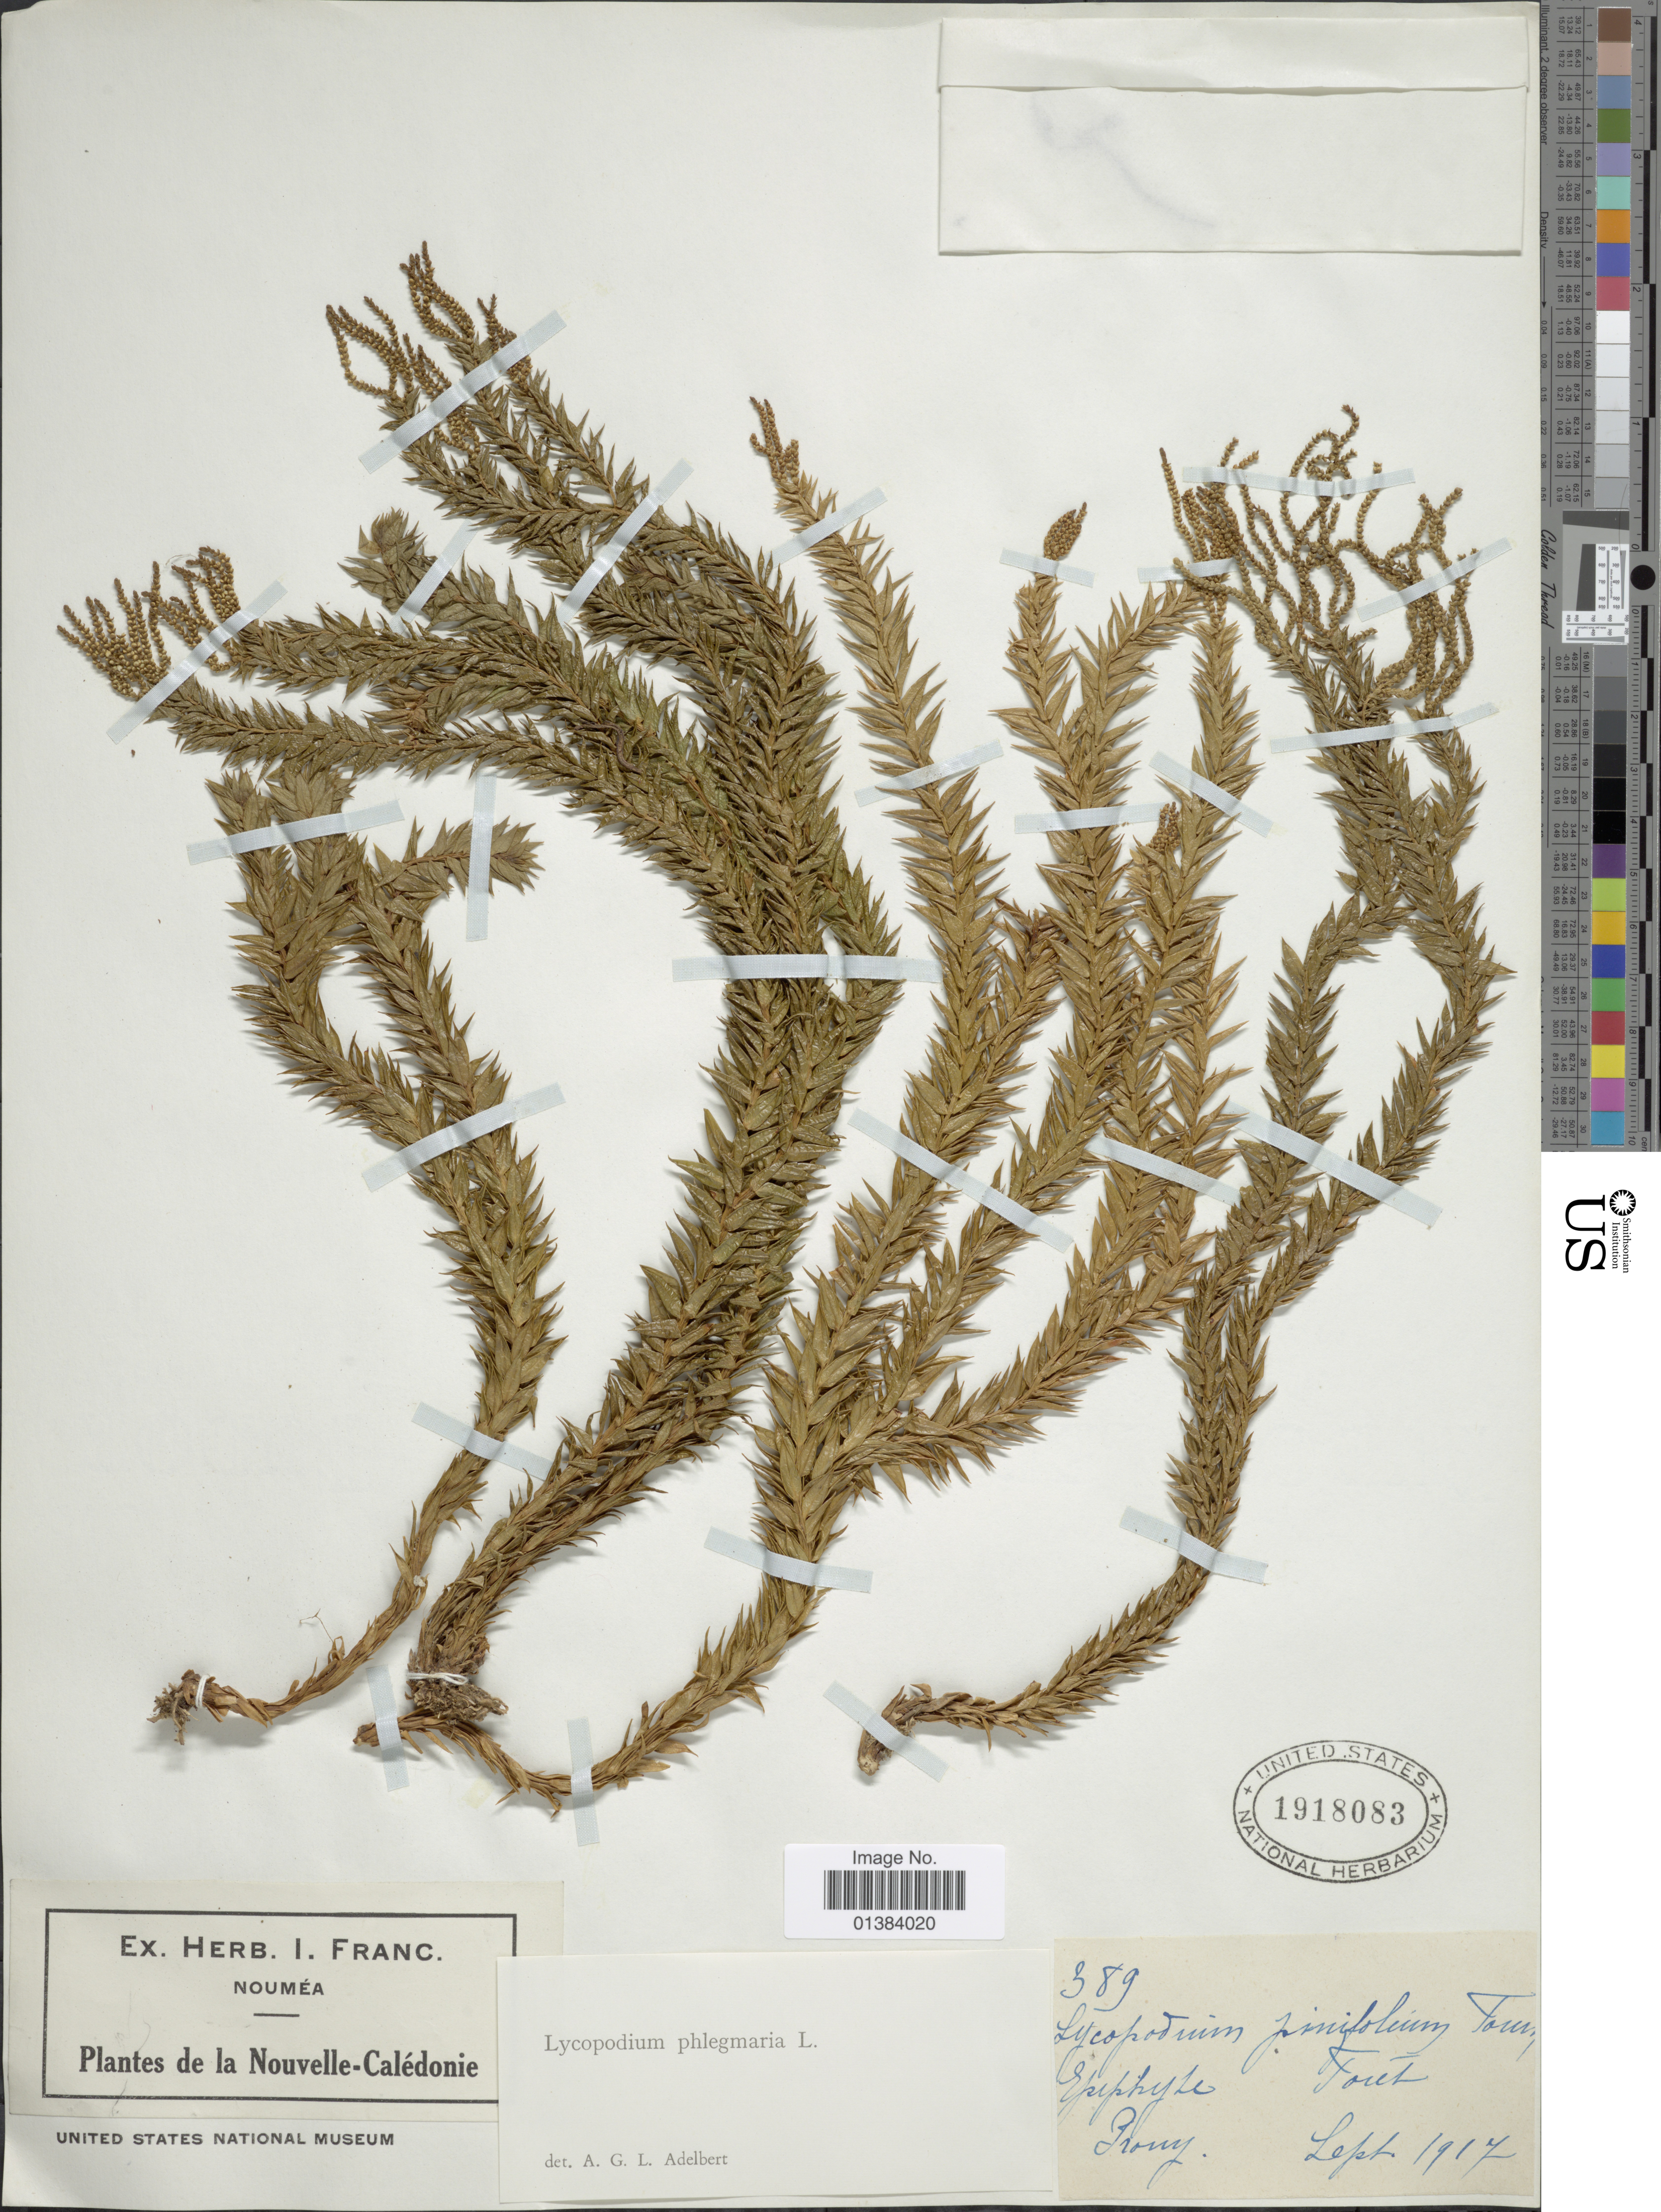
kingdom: Plantae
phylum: Tracheophyta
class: Lycopodiopsida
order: Lycopodiales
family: Lycopodiaceae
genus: Phlegmariurus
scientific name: Phlegmariurus mirabilis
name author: (Willd.) A. R. Field & Testo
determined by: Field, A. R.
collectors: ex herb. I. Franc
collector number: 389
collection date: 1917-09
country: New Caledonia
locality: Nouméa. Tout, Prony.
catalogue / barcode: US 1918083